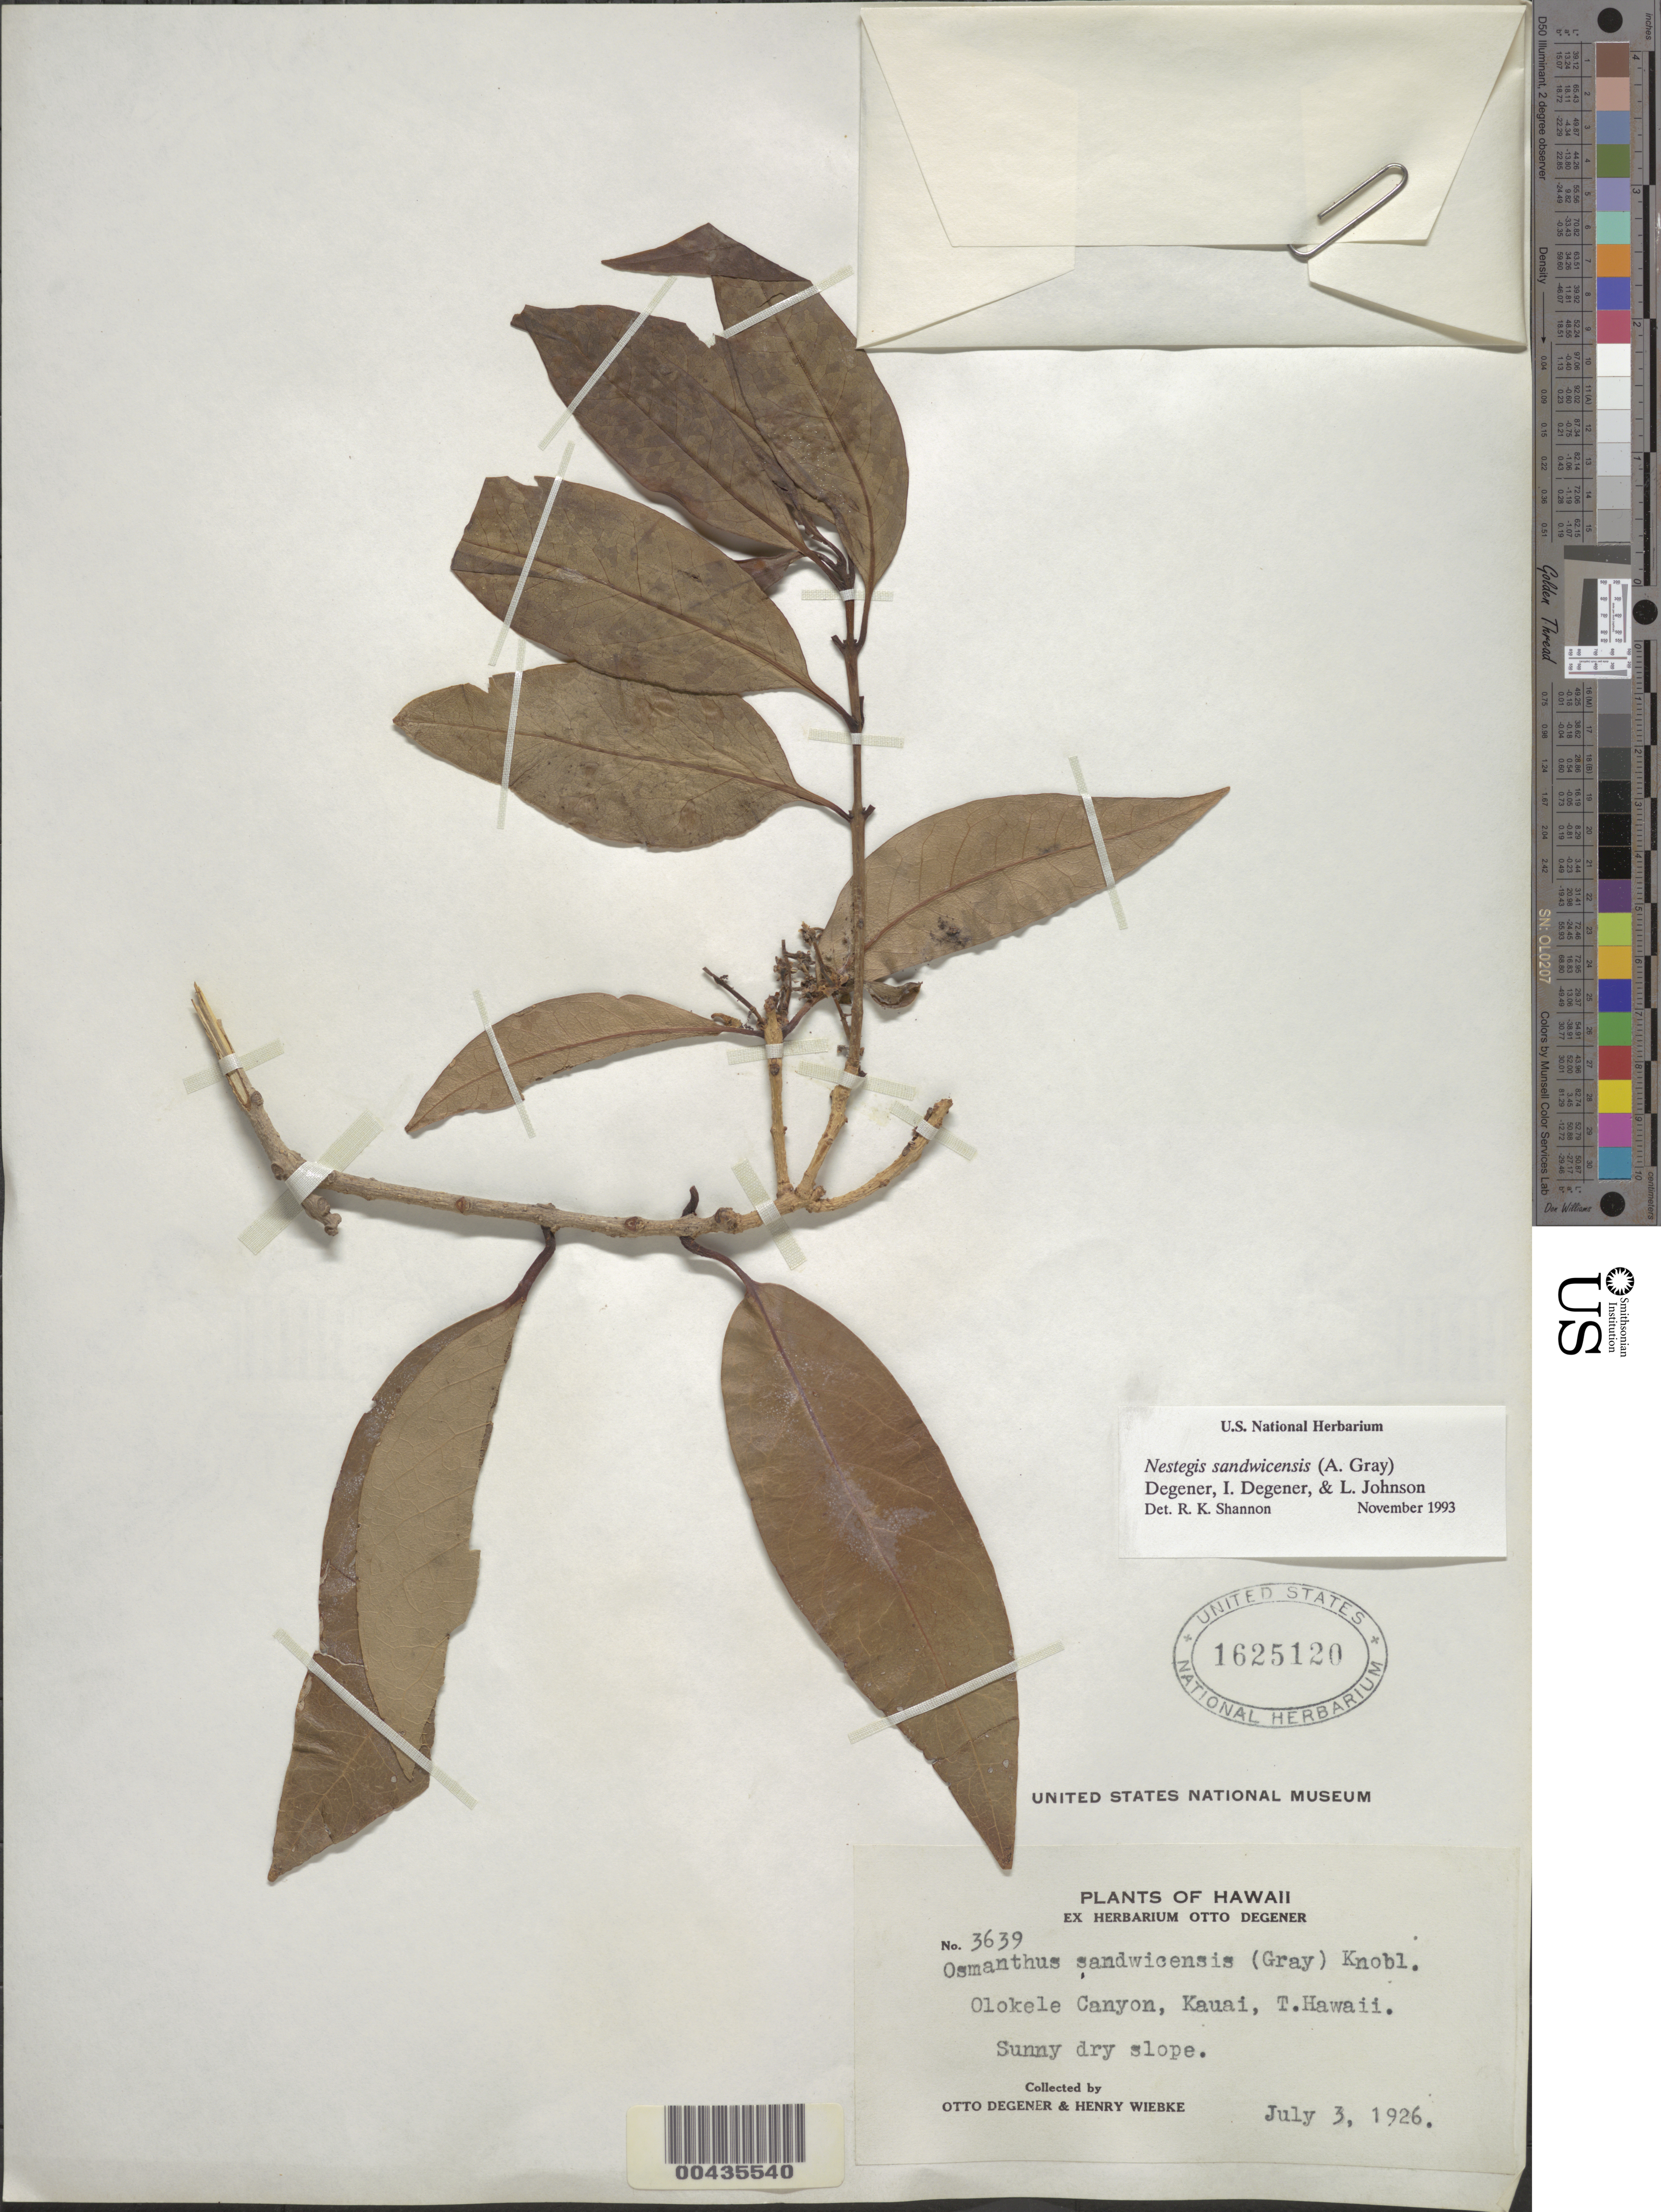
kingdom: Plantae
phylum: Tracheophyta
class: Magnoliopsida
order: Lamiales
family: Oleaceae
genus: Notelaea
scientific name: Notelaea sandwicensis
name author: (A. Gray) Hong-Wa & Besnard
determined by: Wagner, W. L., (BOT), Smithsonian Institution - National Museum of Natural History (UNITED STATES)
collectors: O. Degener & H. Wiebke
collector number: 3639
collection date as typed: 3 Jul 1926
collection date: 1926-07-03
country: United States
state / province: Hawaii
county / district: Kauai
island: Kaua'i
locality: Olokele Canyon, Kauai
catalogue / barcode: US 1625120